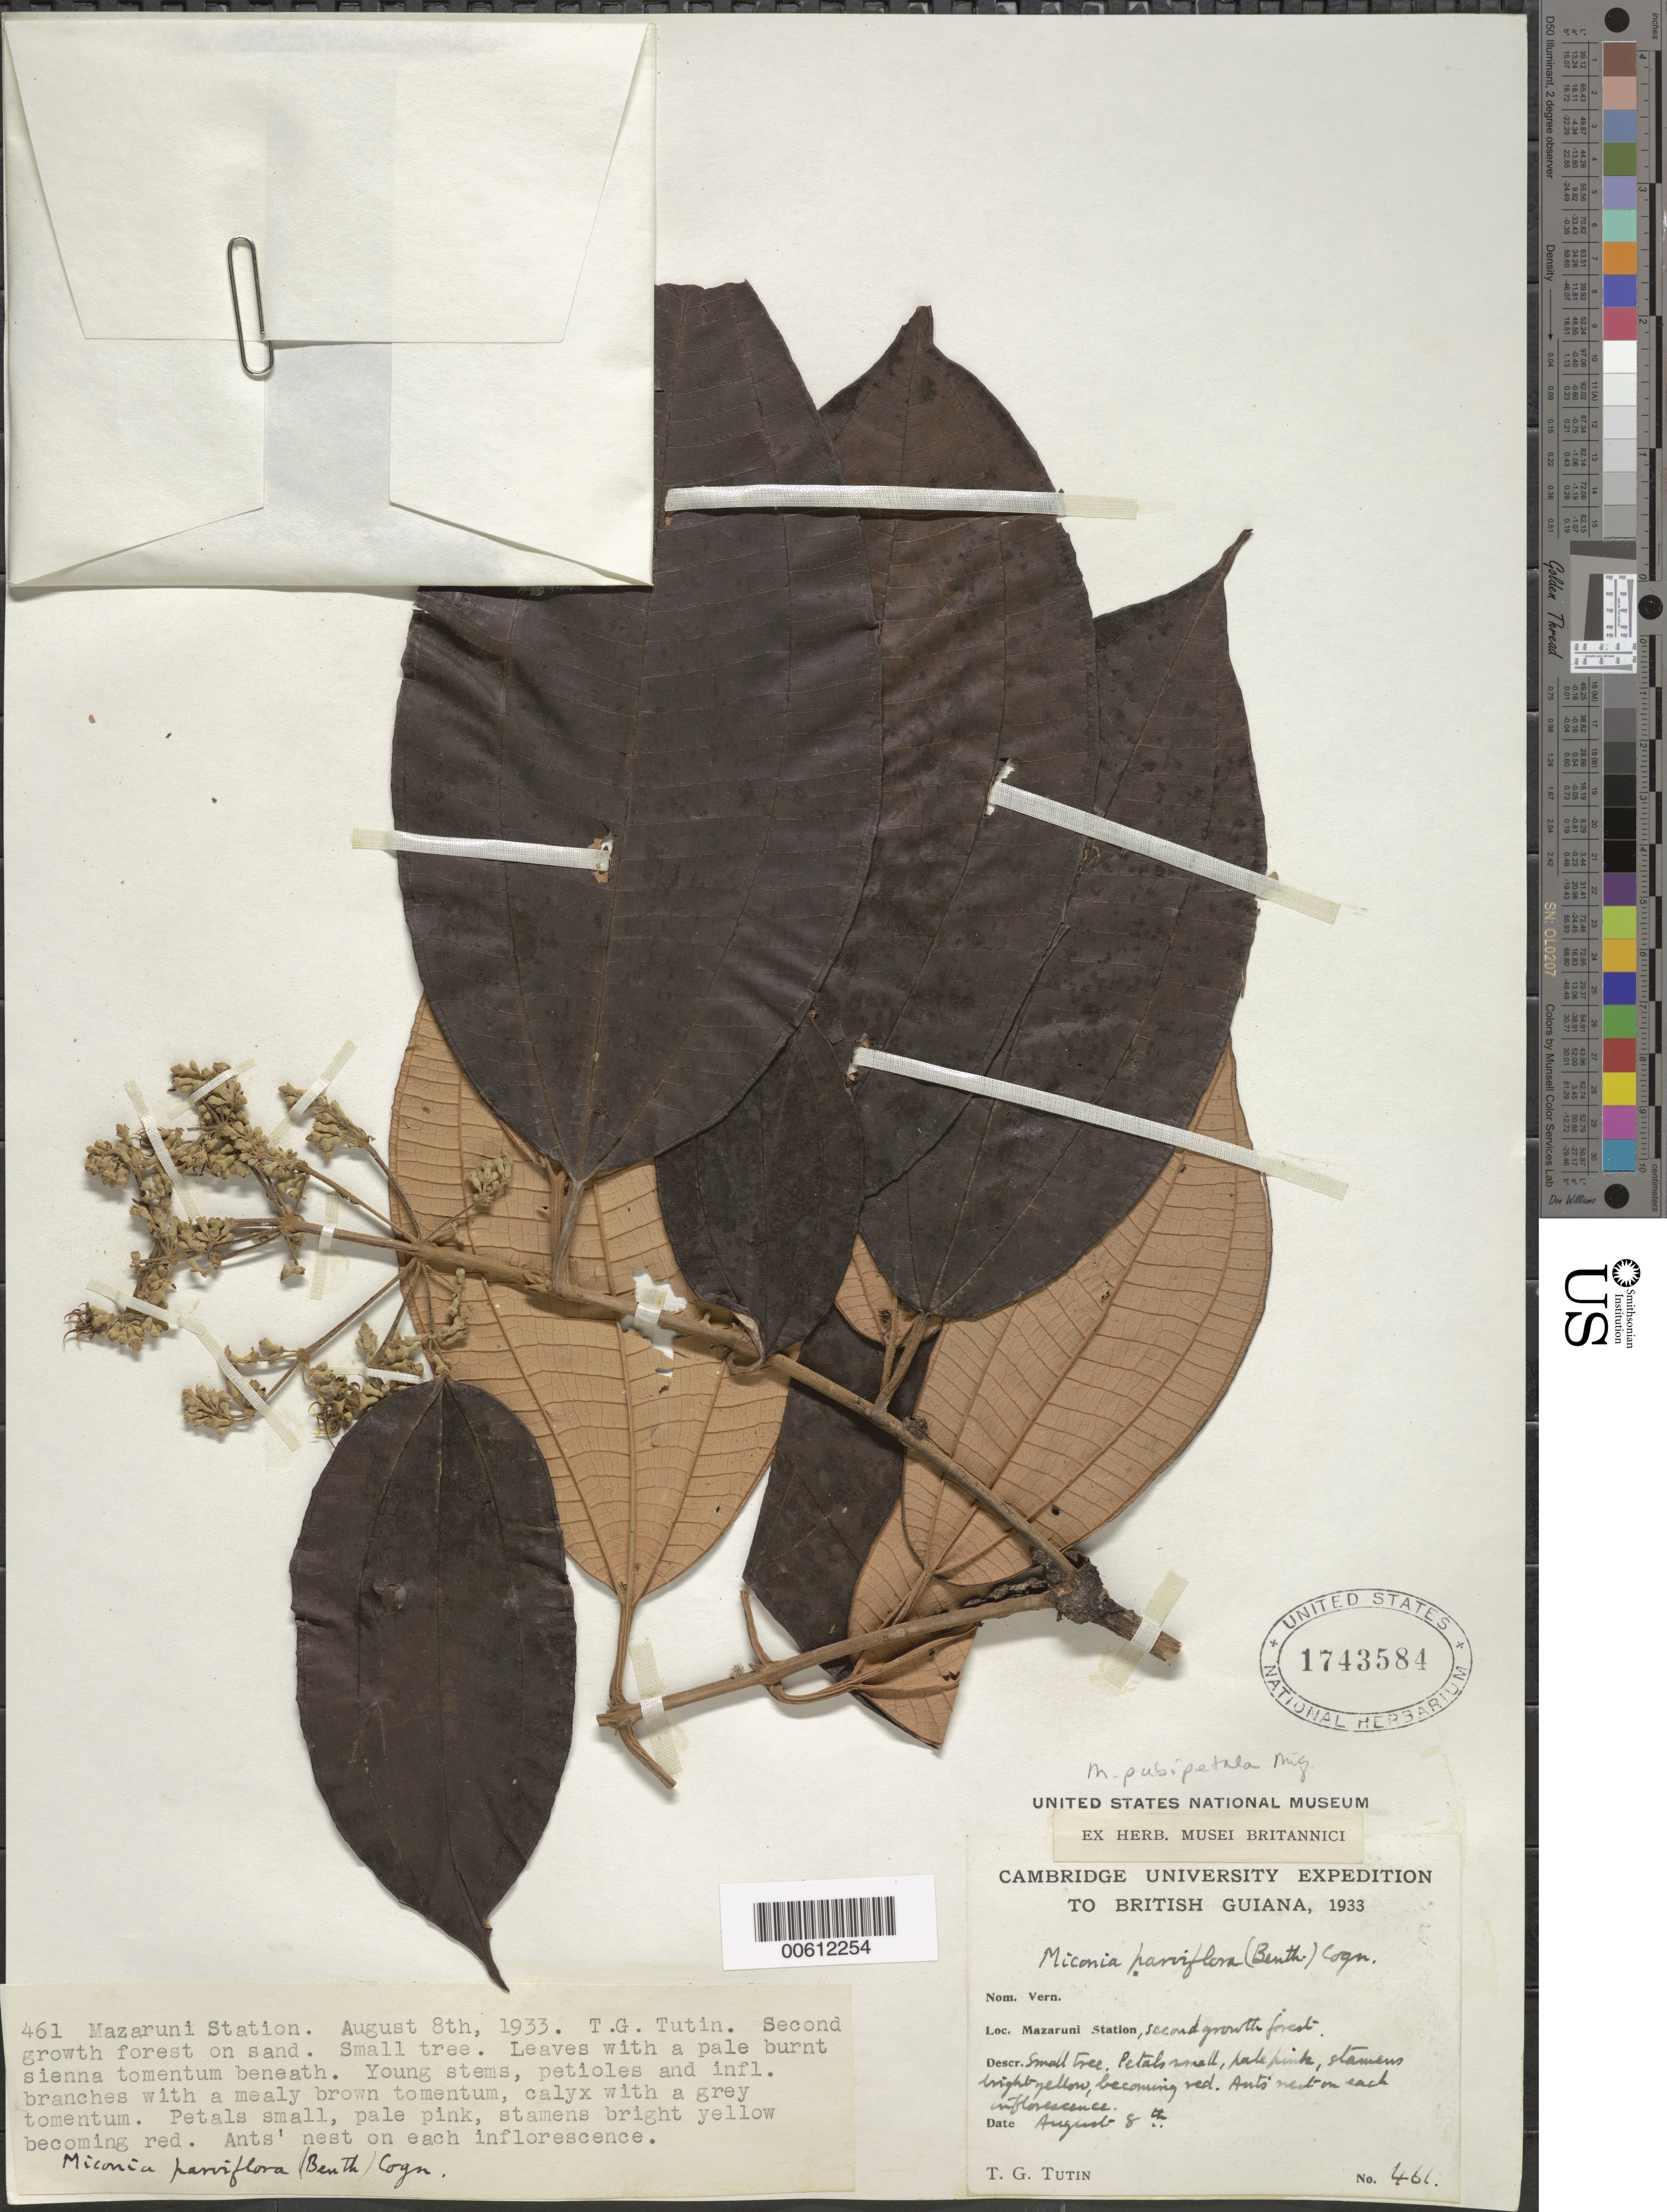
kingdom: Plantae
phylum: Tracheophyta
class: Magnoliopsida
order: Myrtales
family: Melastomataceae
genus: Miconia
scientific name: Miconia pubipetala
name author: Miq.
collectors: T. G. Tutin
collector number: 461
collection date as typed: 8-Aug-33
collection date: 1933-08-08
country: Guyana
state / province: Cuyuni-Mazaruni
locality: Akuruku Creek, Mazaruni Station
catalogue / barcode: US 1743584